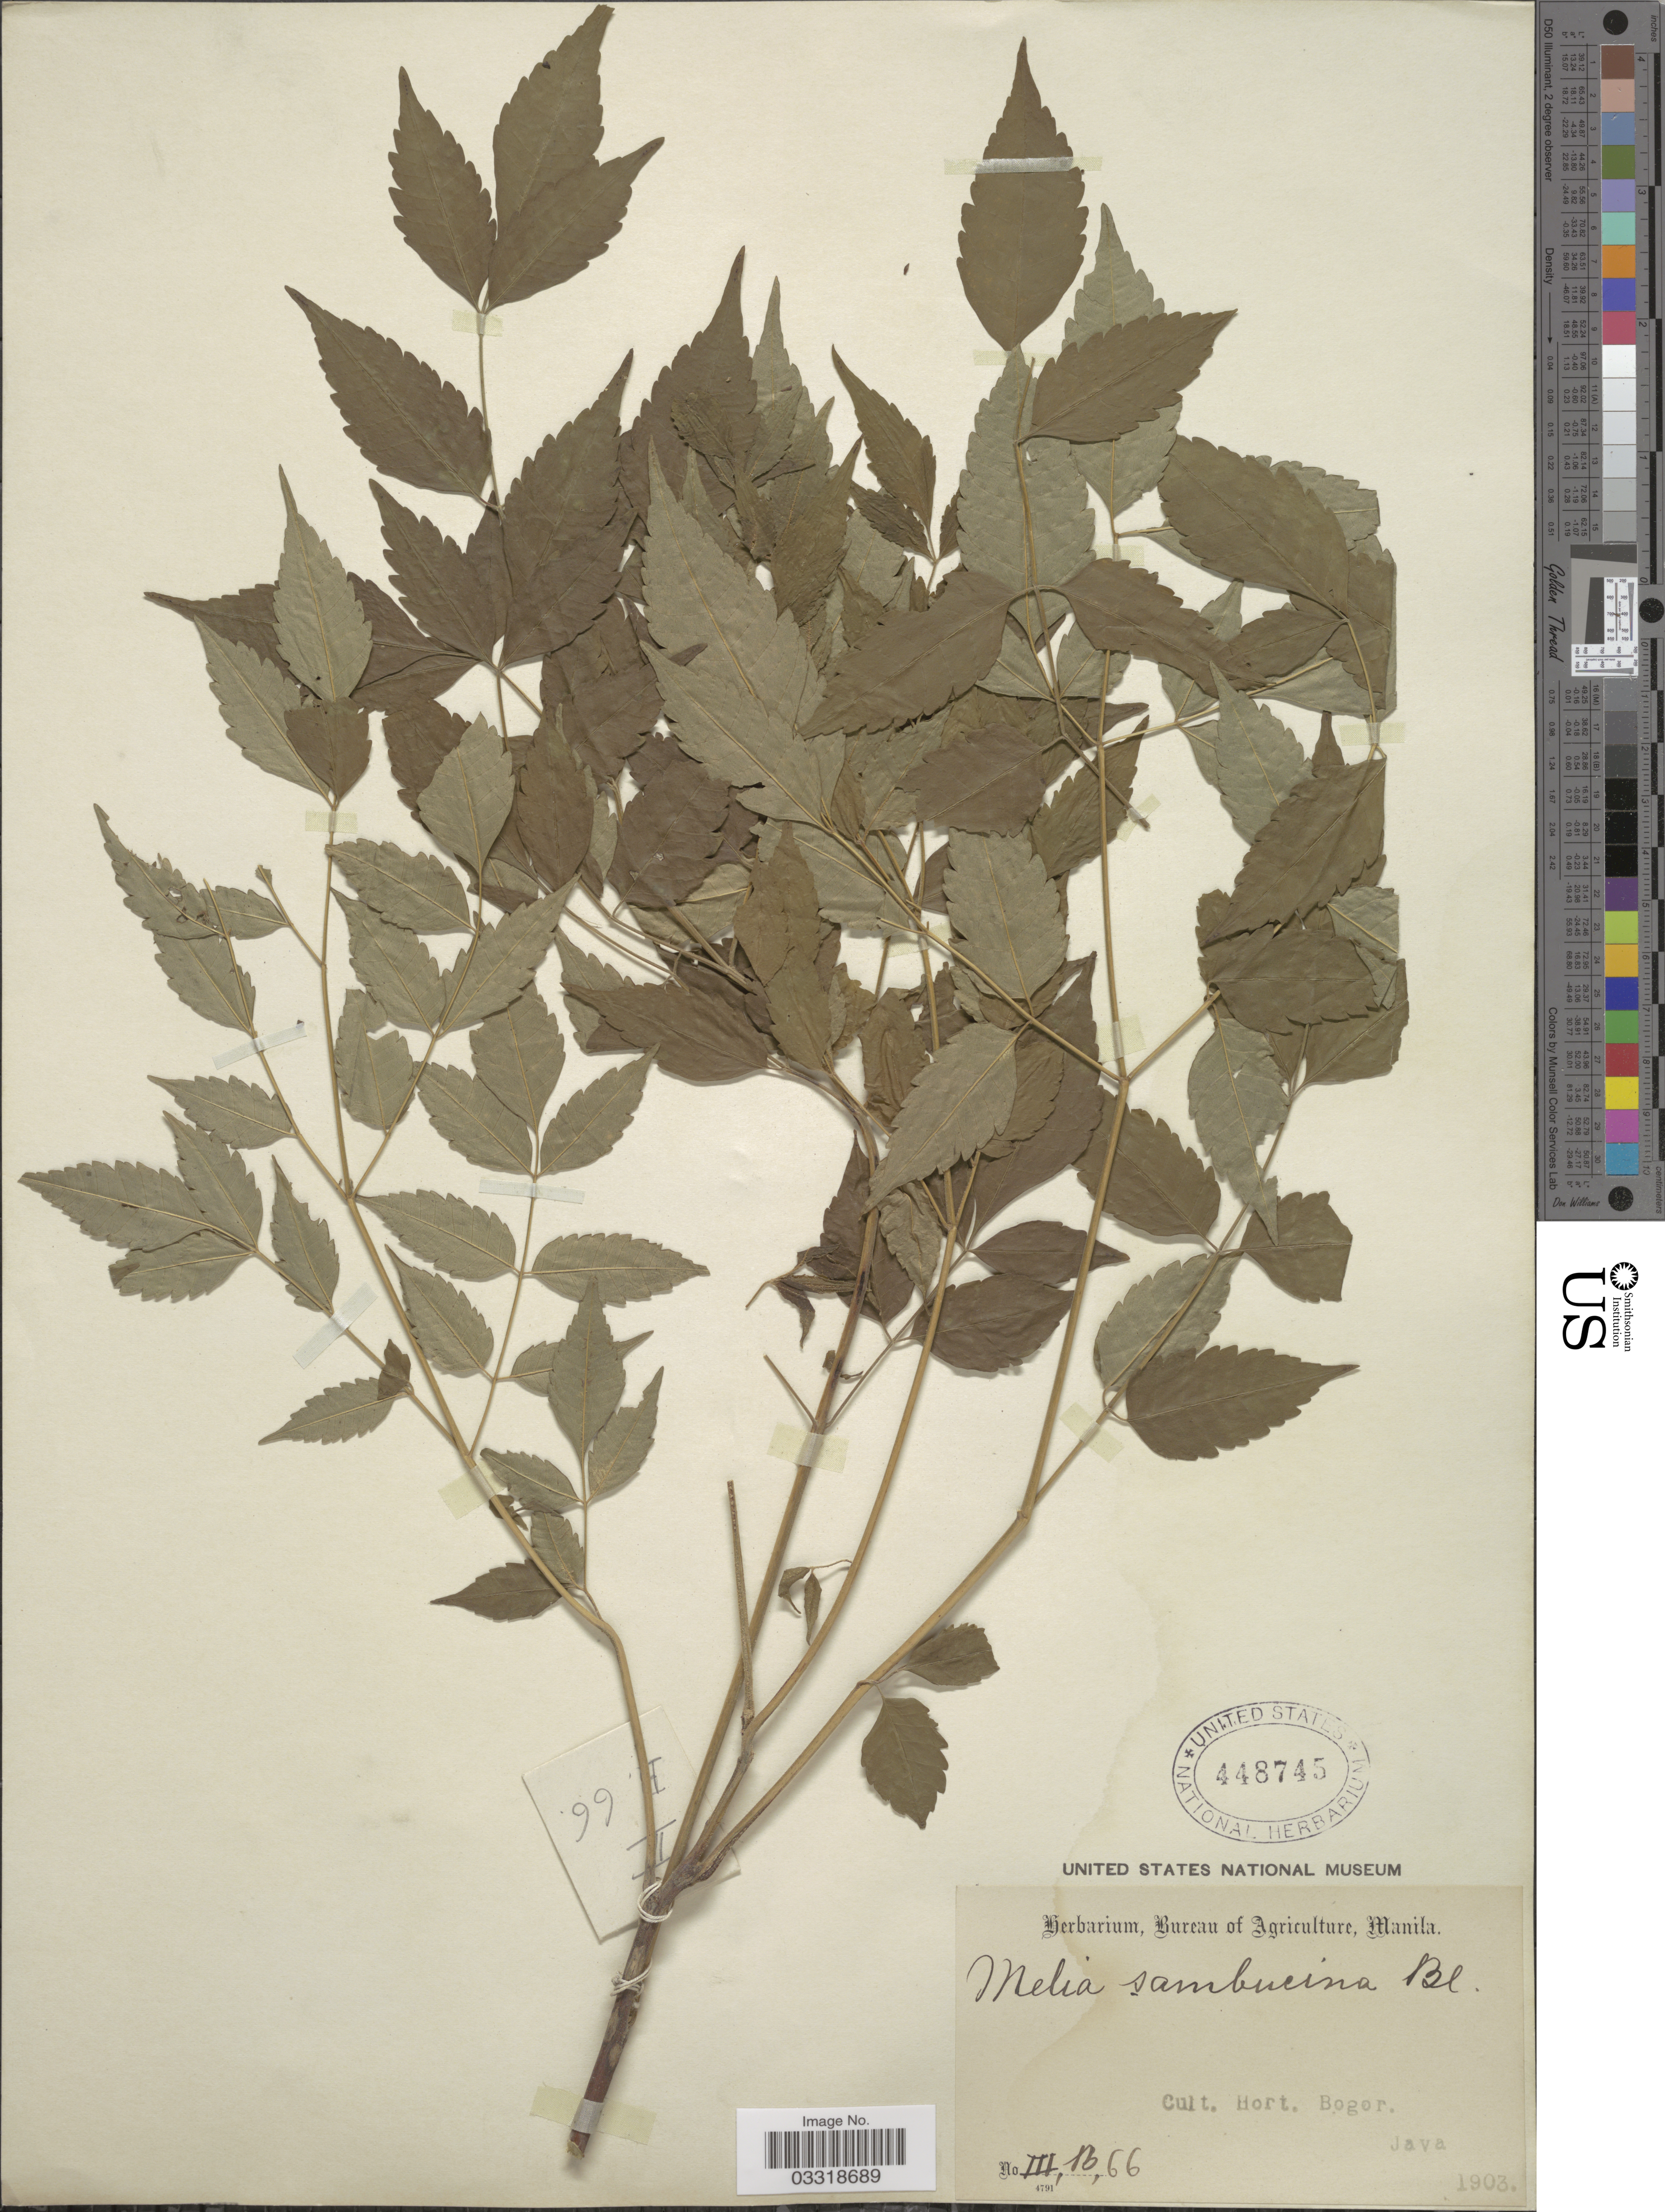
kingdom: Plantae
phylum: Tracheophyta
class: Magnoliopsida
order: Sapindales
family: Meliaceae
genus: Melia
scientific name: Melia sambucina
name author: Blume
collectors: Ex herb. Bureau of Agriculture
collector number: III, B, 66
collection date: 1903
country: Indonesia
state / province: Java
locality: Cult. Hort. Bogor.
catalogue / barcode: US 448745